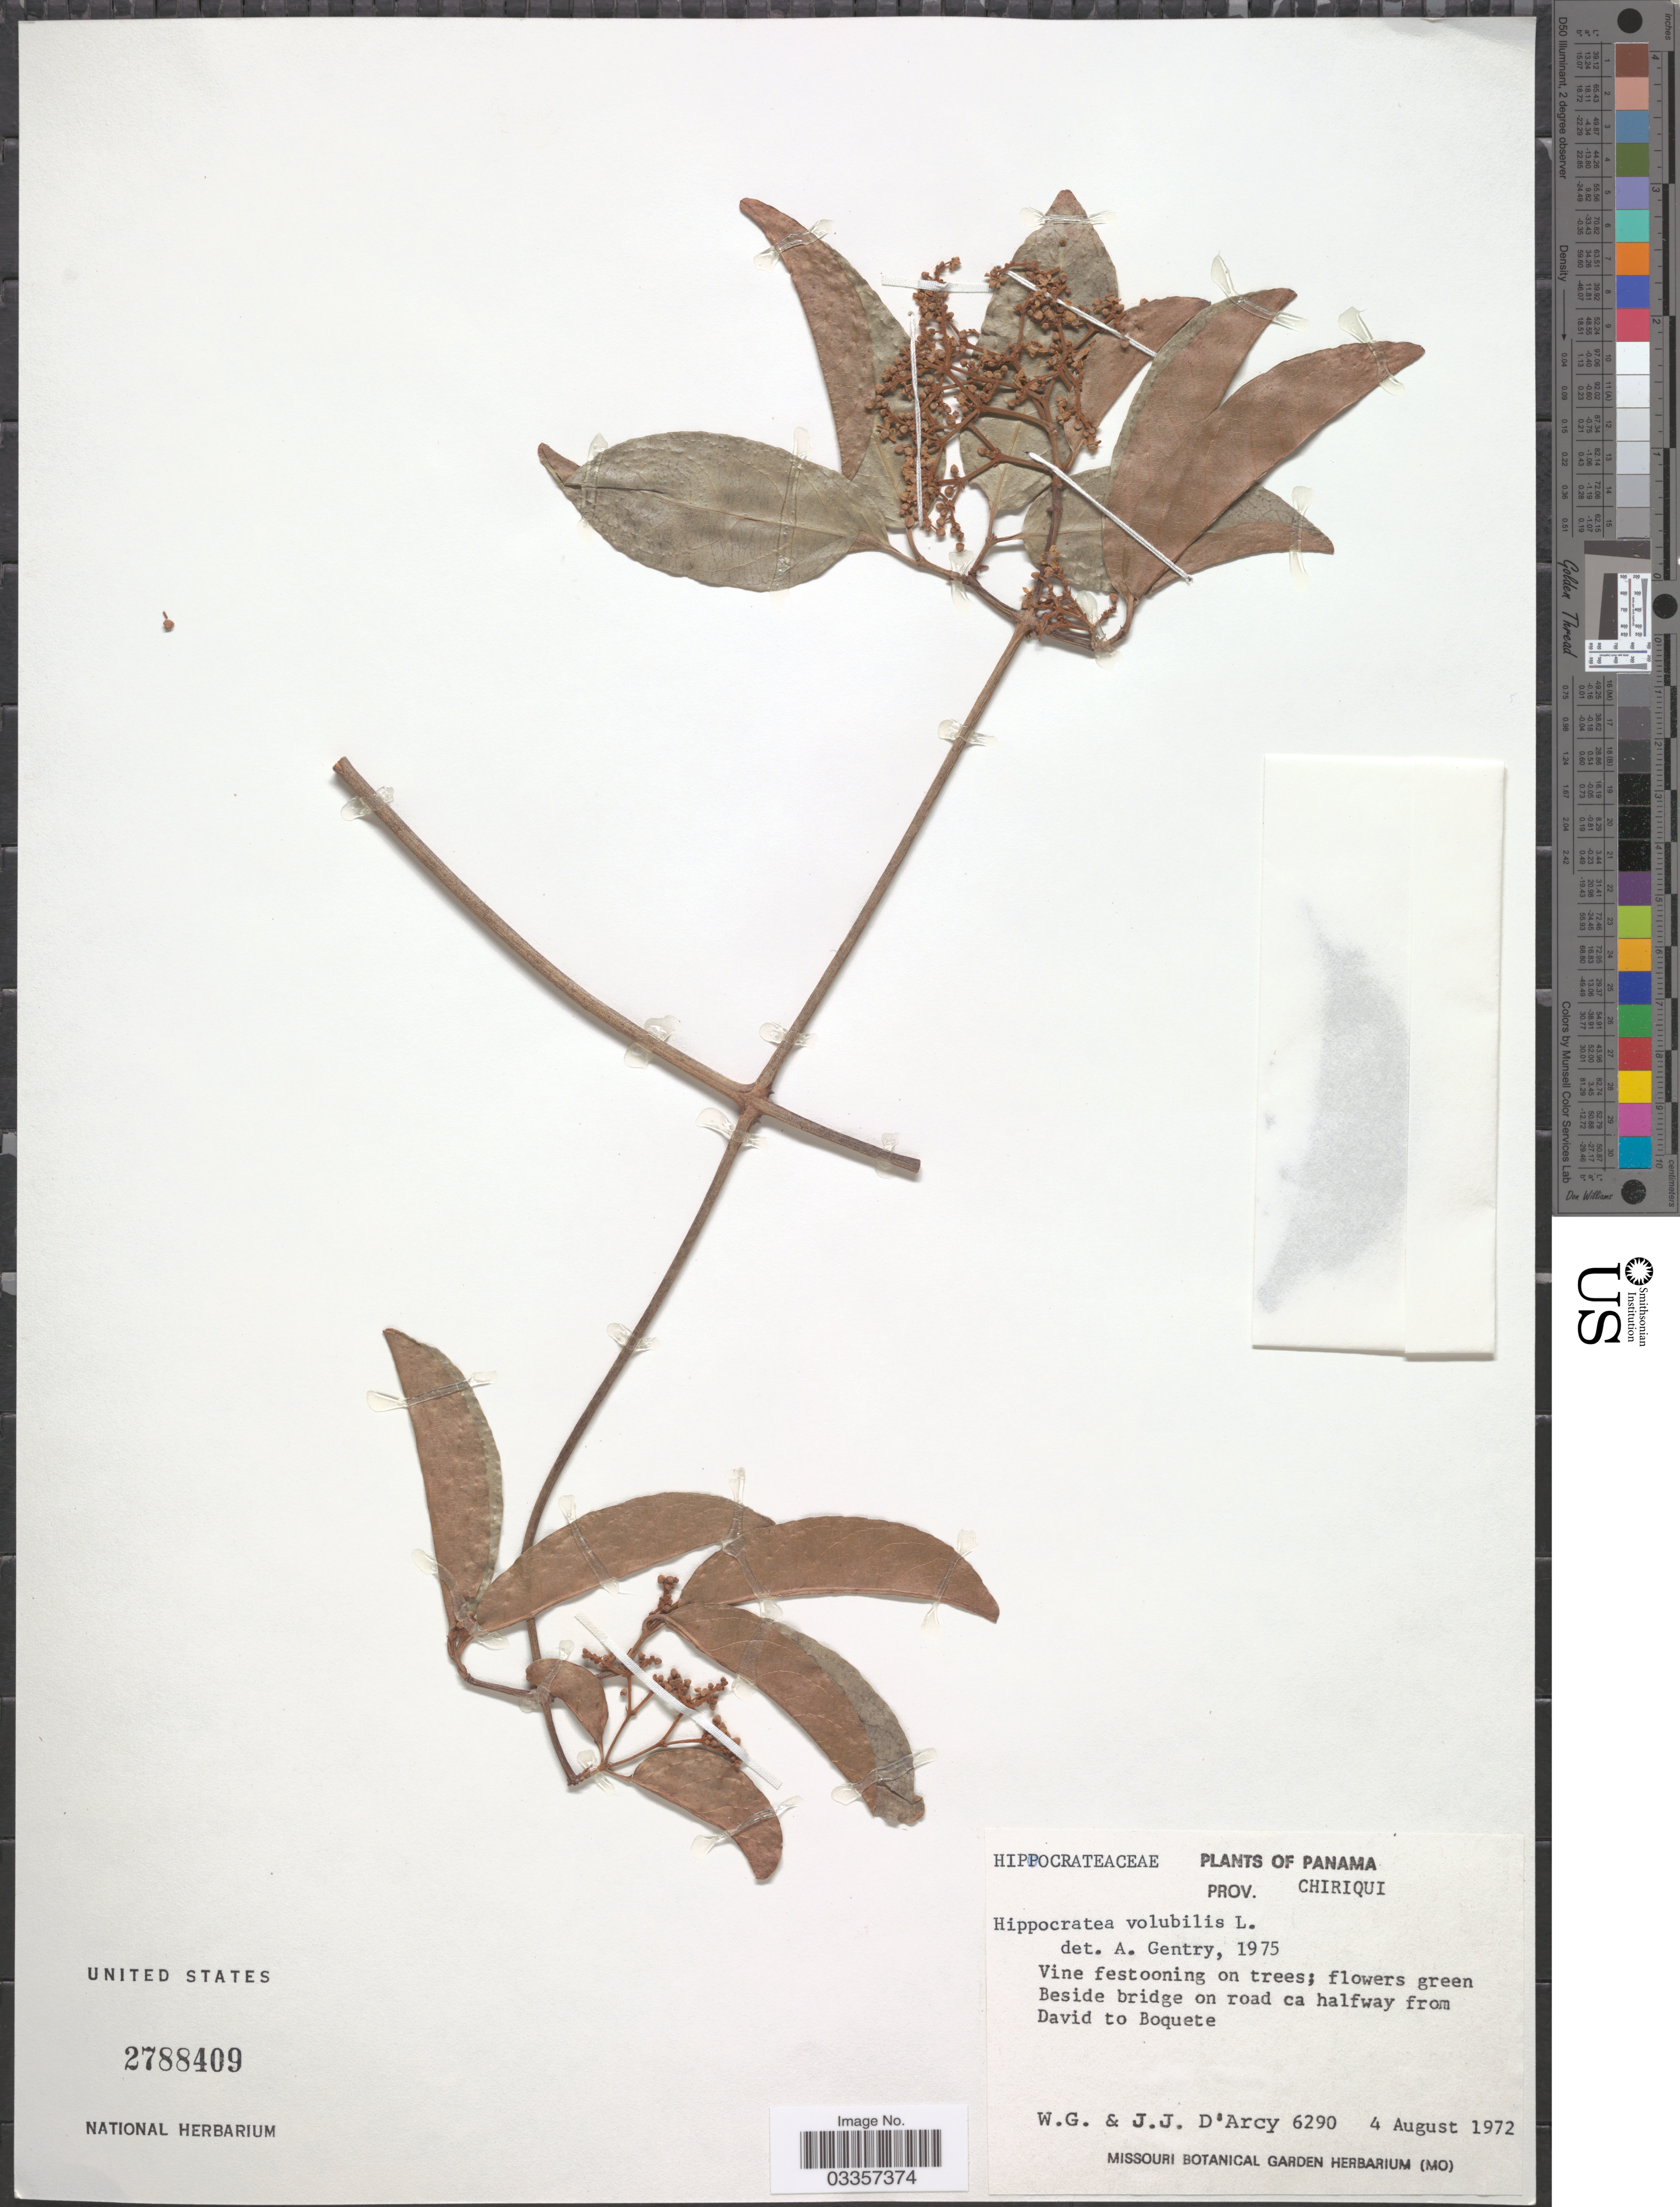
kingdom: Plantae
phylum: Tracheophyta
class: Magnoliopsida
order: Celastrales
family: Celastraceae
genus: Hippocratea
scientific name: Hippocratea volubilis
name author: L.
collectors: W. G. D'Arcy & J. J. D'Arcy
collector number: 6290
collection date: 1972-08-04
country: Panama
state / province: Chiriqui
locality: Beside bridge on road ca halfway from David to Boquete.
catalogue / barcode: US 2788409